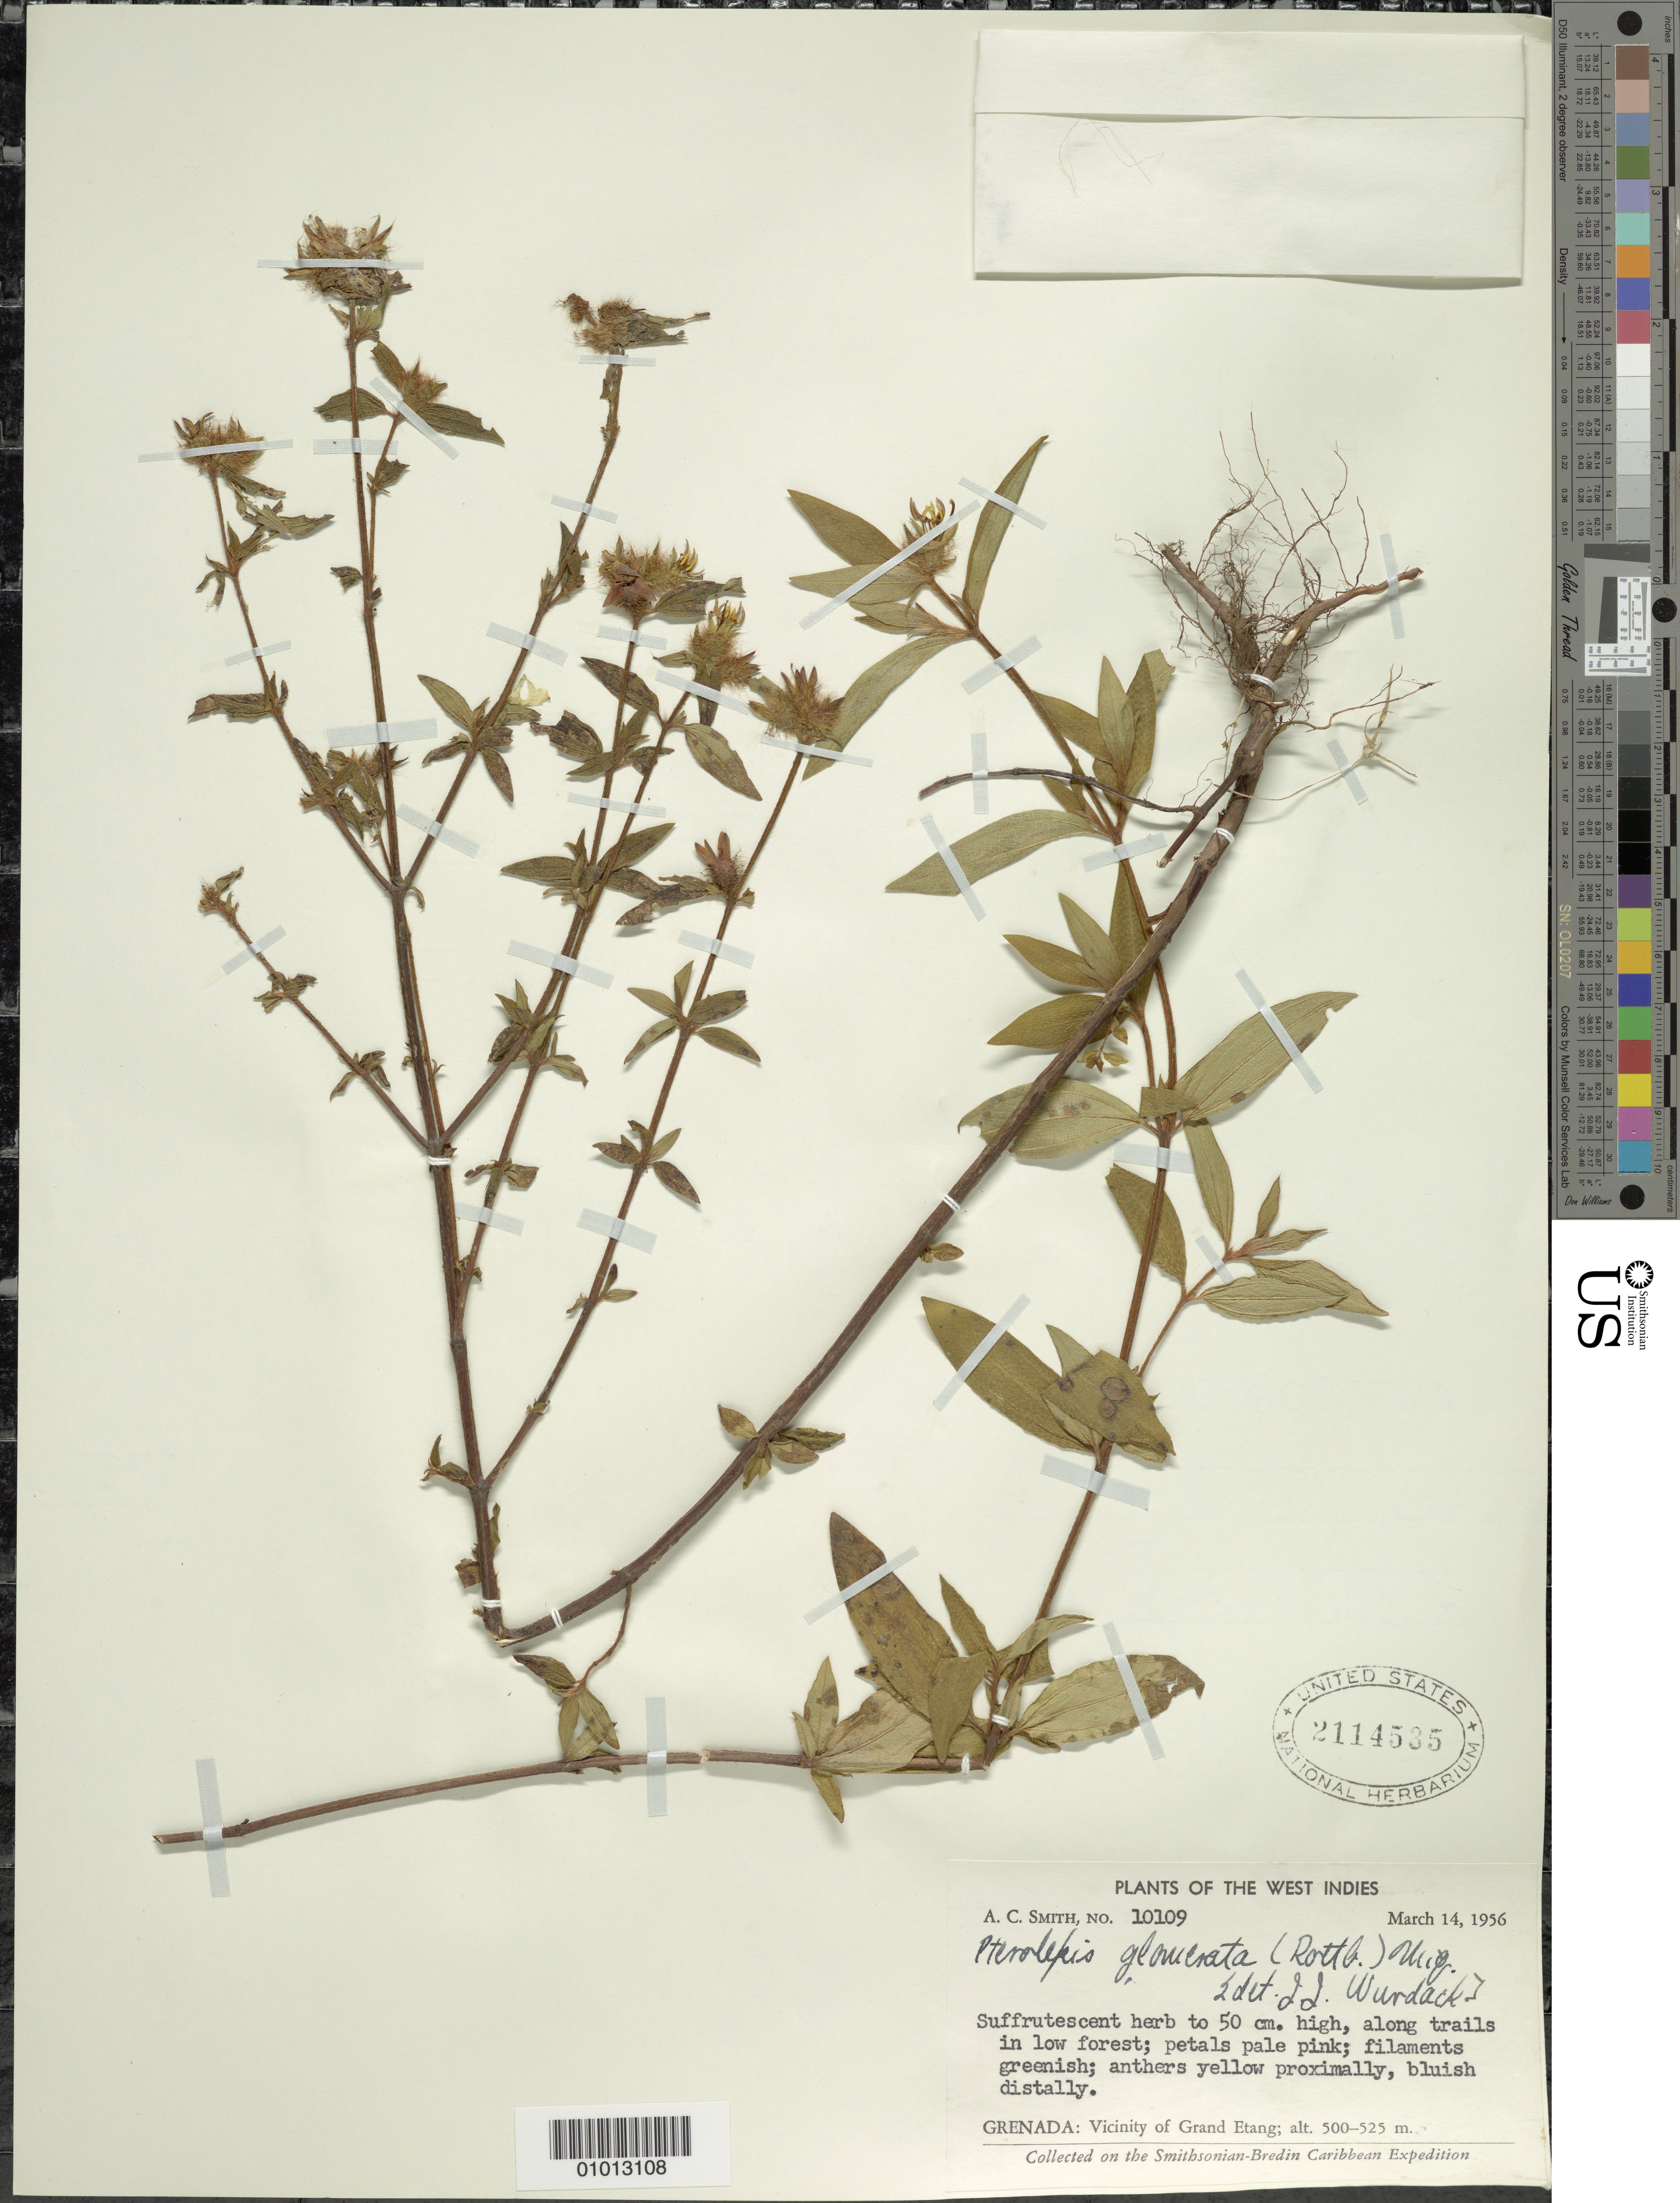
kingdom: Plantae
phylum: Tracheophyta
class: Magnoliopsida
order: Myrtales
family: Melastomataceae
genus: Pterolepis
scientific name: Pterolepis glomerata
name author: (Rottb.) Miq.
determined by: Wurdack, John J., (US), US (UNITED STATES)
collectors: A. C. Smith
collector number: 10109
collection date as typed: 14 Mar 1956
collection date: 1956-03-14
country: Grenada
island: Grenada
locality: Vicinity of Grand Etang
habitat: Along trails in low forest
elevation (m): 500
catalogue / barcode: US 2114535